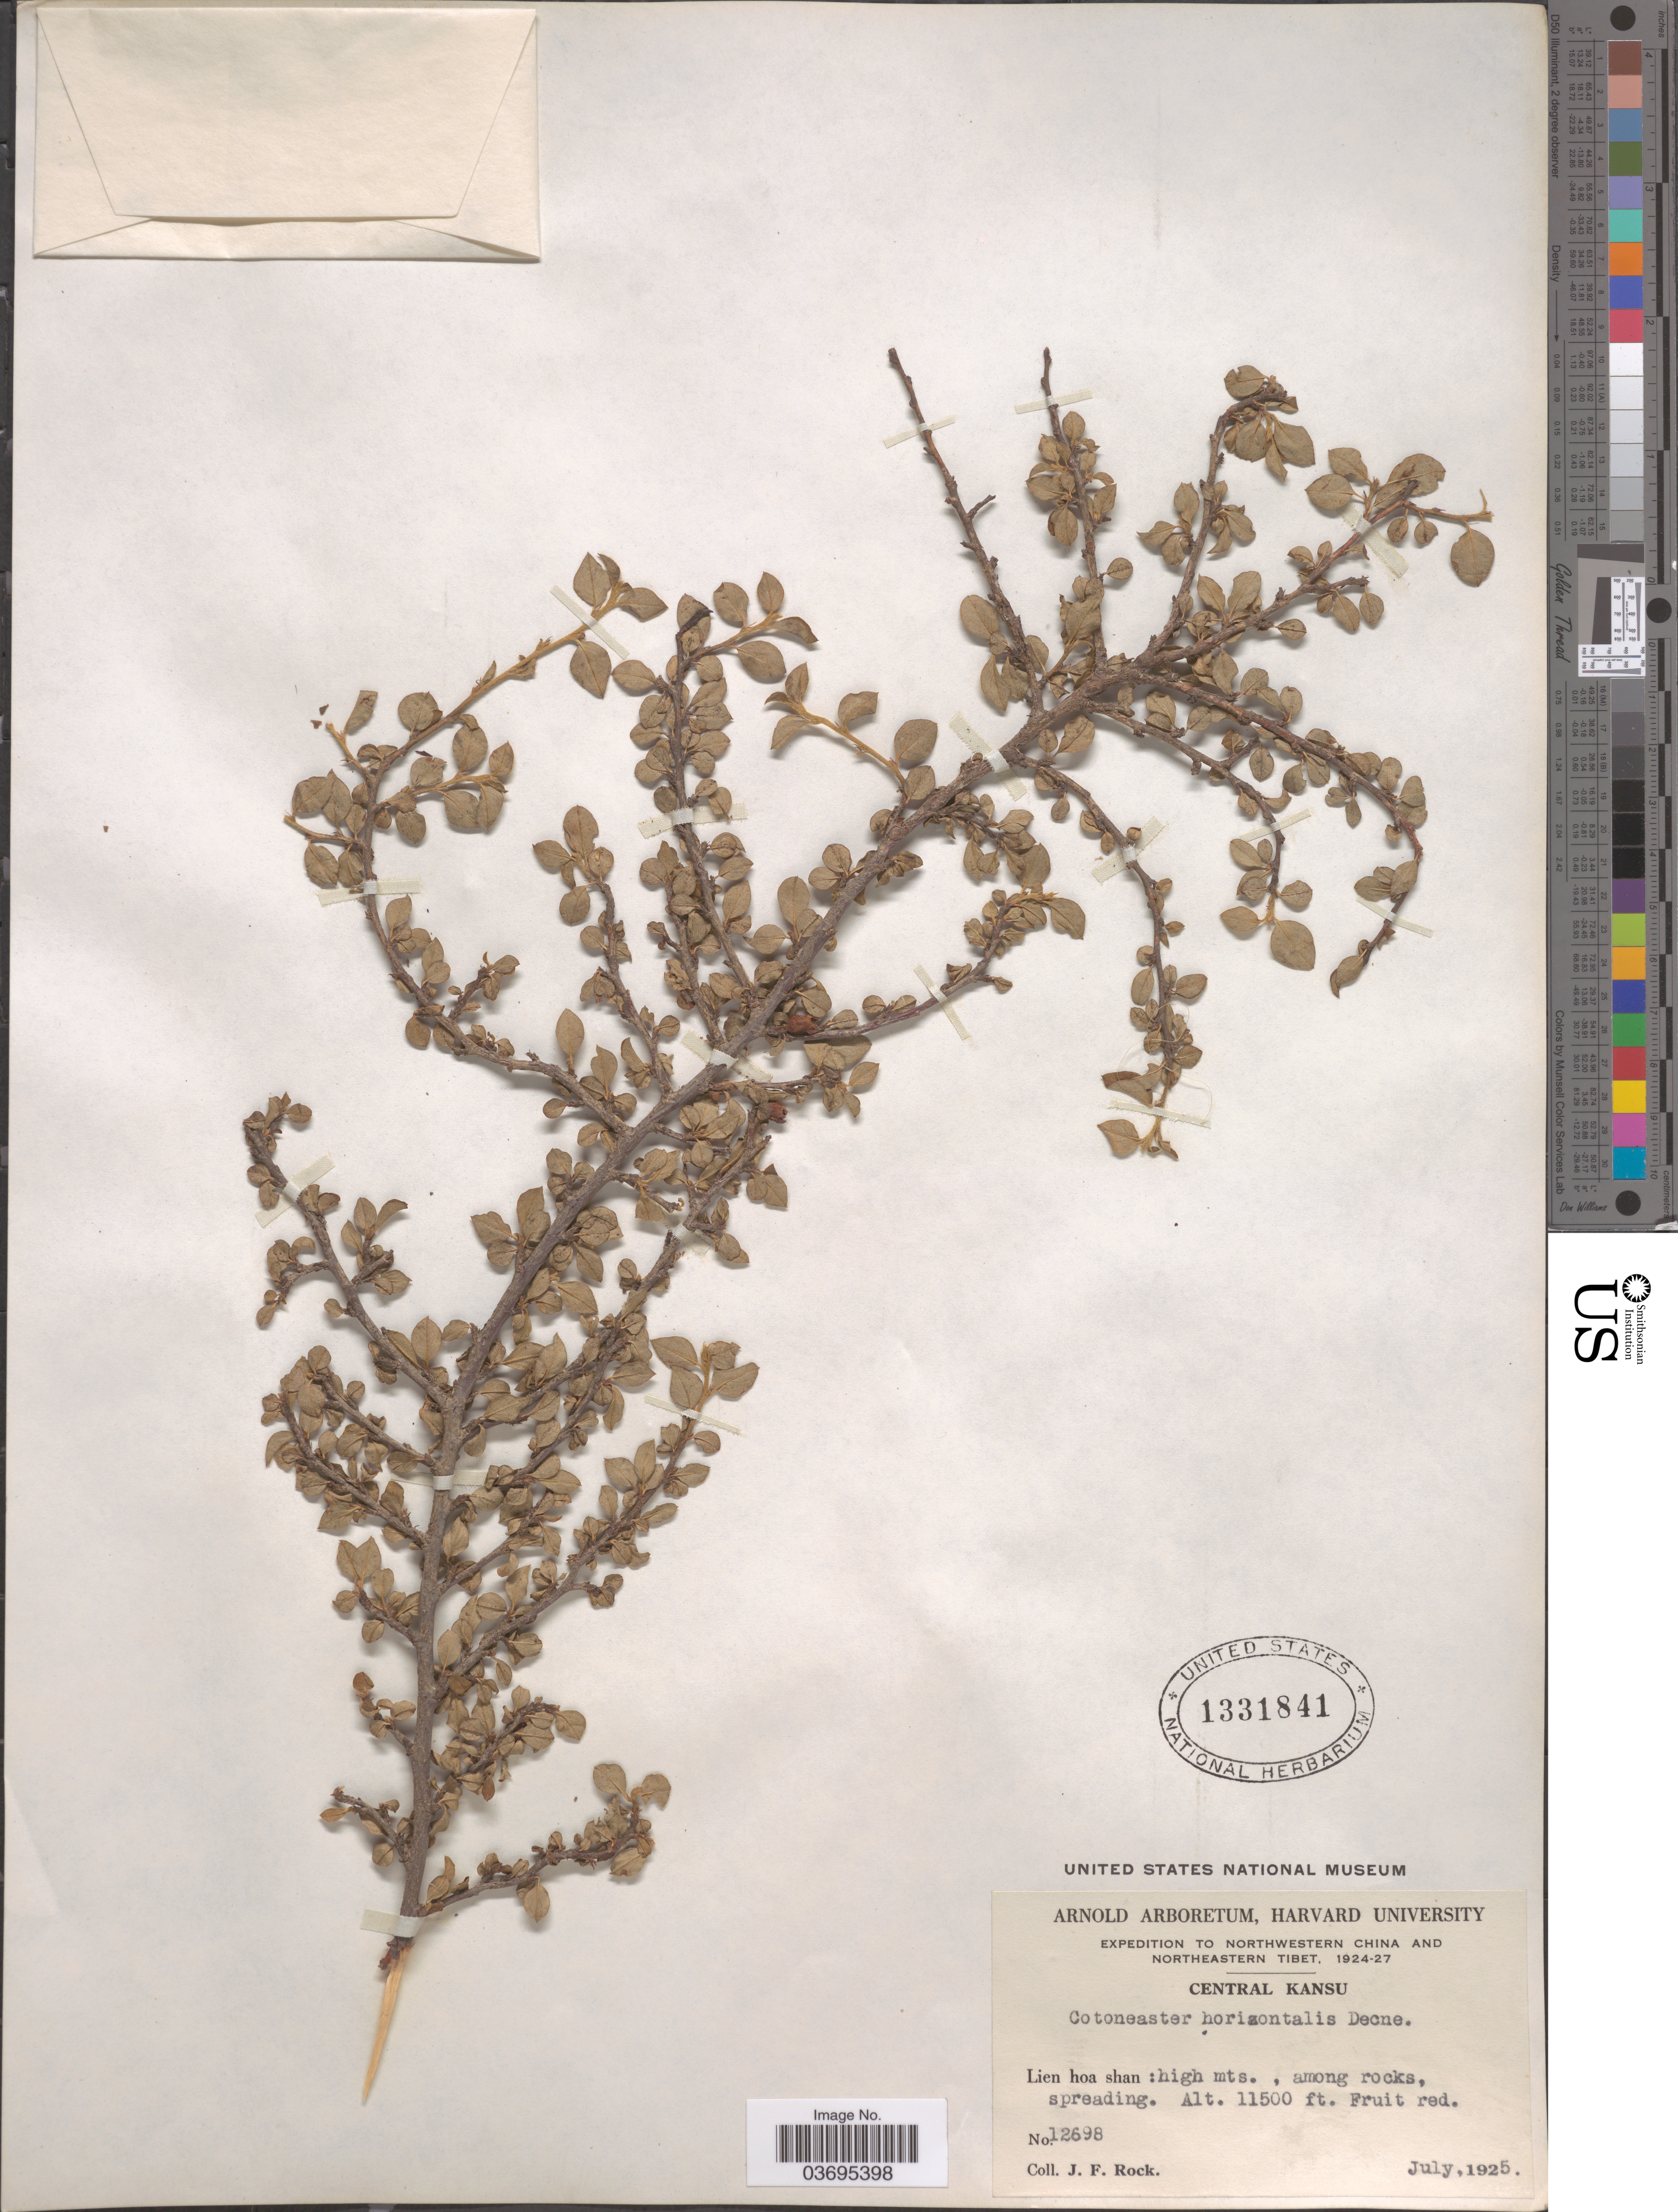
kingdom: Plantae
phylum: Tracheophyta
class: Magnoliopsida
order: Rosales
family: Rosaceae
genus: Cotoneaster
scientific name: Cotoneaster horizontalis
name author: Decne.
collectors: J. Rock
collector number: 12698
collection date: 1925-07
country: China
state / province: Gansu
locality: Central Kansu. Lien hoa shan: high mts., among rocks, spreading.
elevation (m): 3505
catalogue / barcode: US 1331841